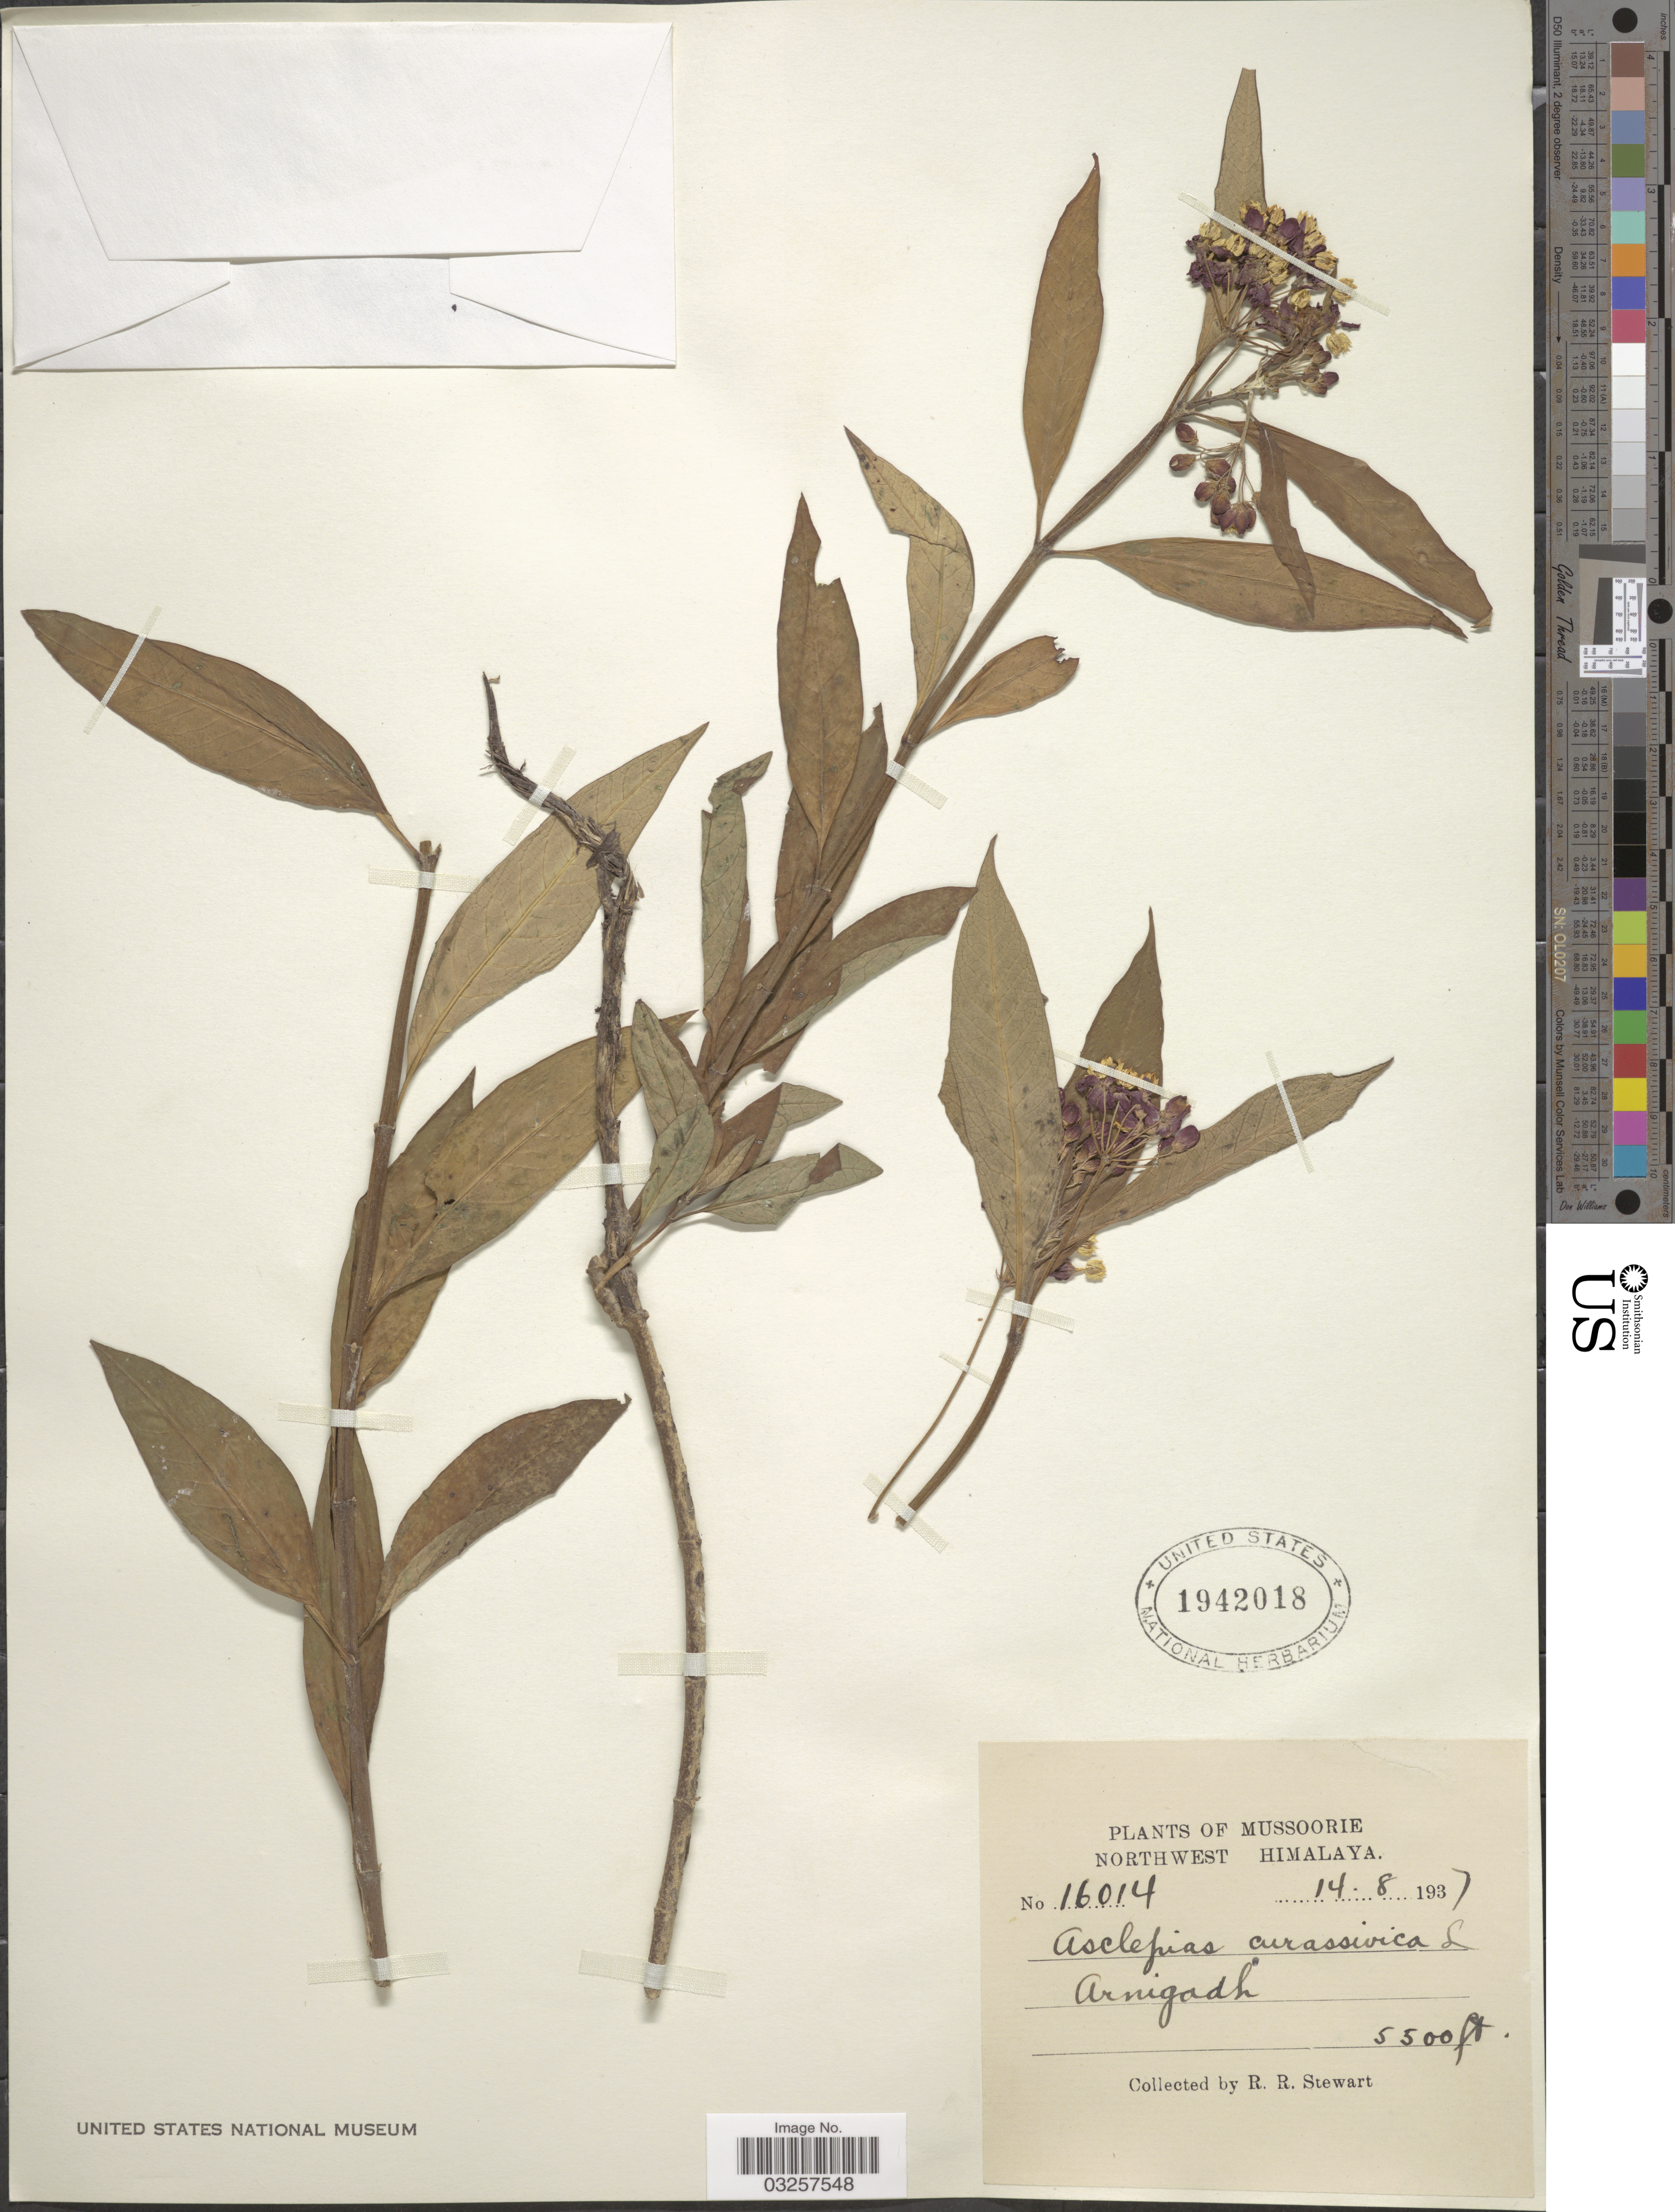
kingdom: Plantae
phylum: Tracheophyta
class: Magnoliopsida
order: Gentianales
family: Apocynaceae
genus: Asclepias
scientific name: Asclepias curassavica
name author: L.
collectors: R. Stewart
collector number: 16014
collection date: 1937-08-14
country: India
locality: Mussoorie. Northwest Himalaya. Arnigadh.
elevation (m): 1676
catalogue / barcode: US 1942018